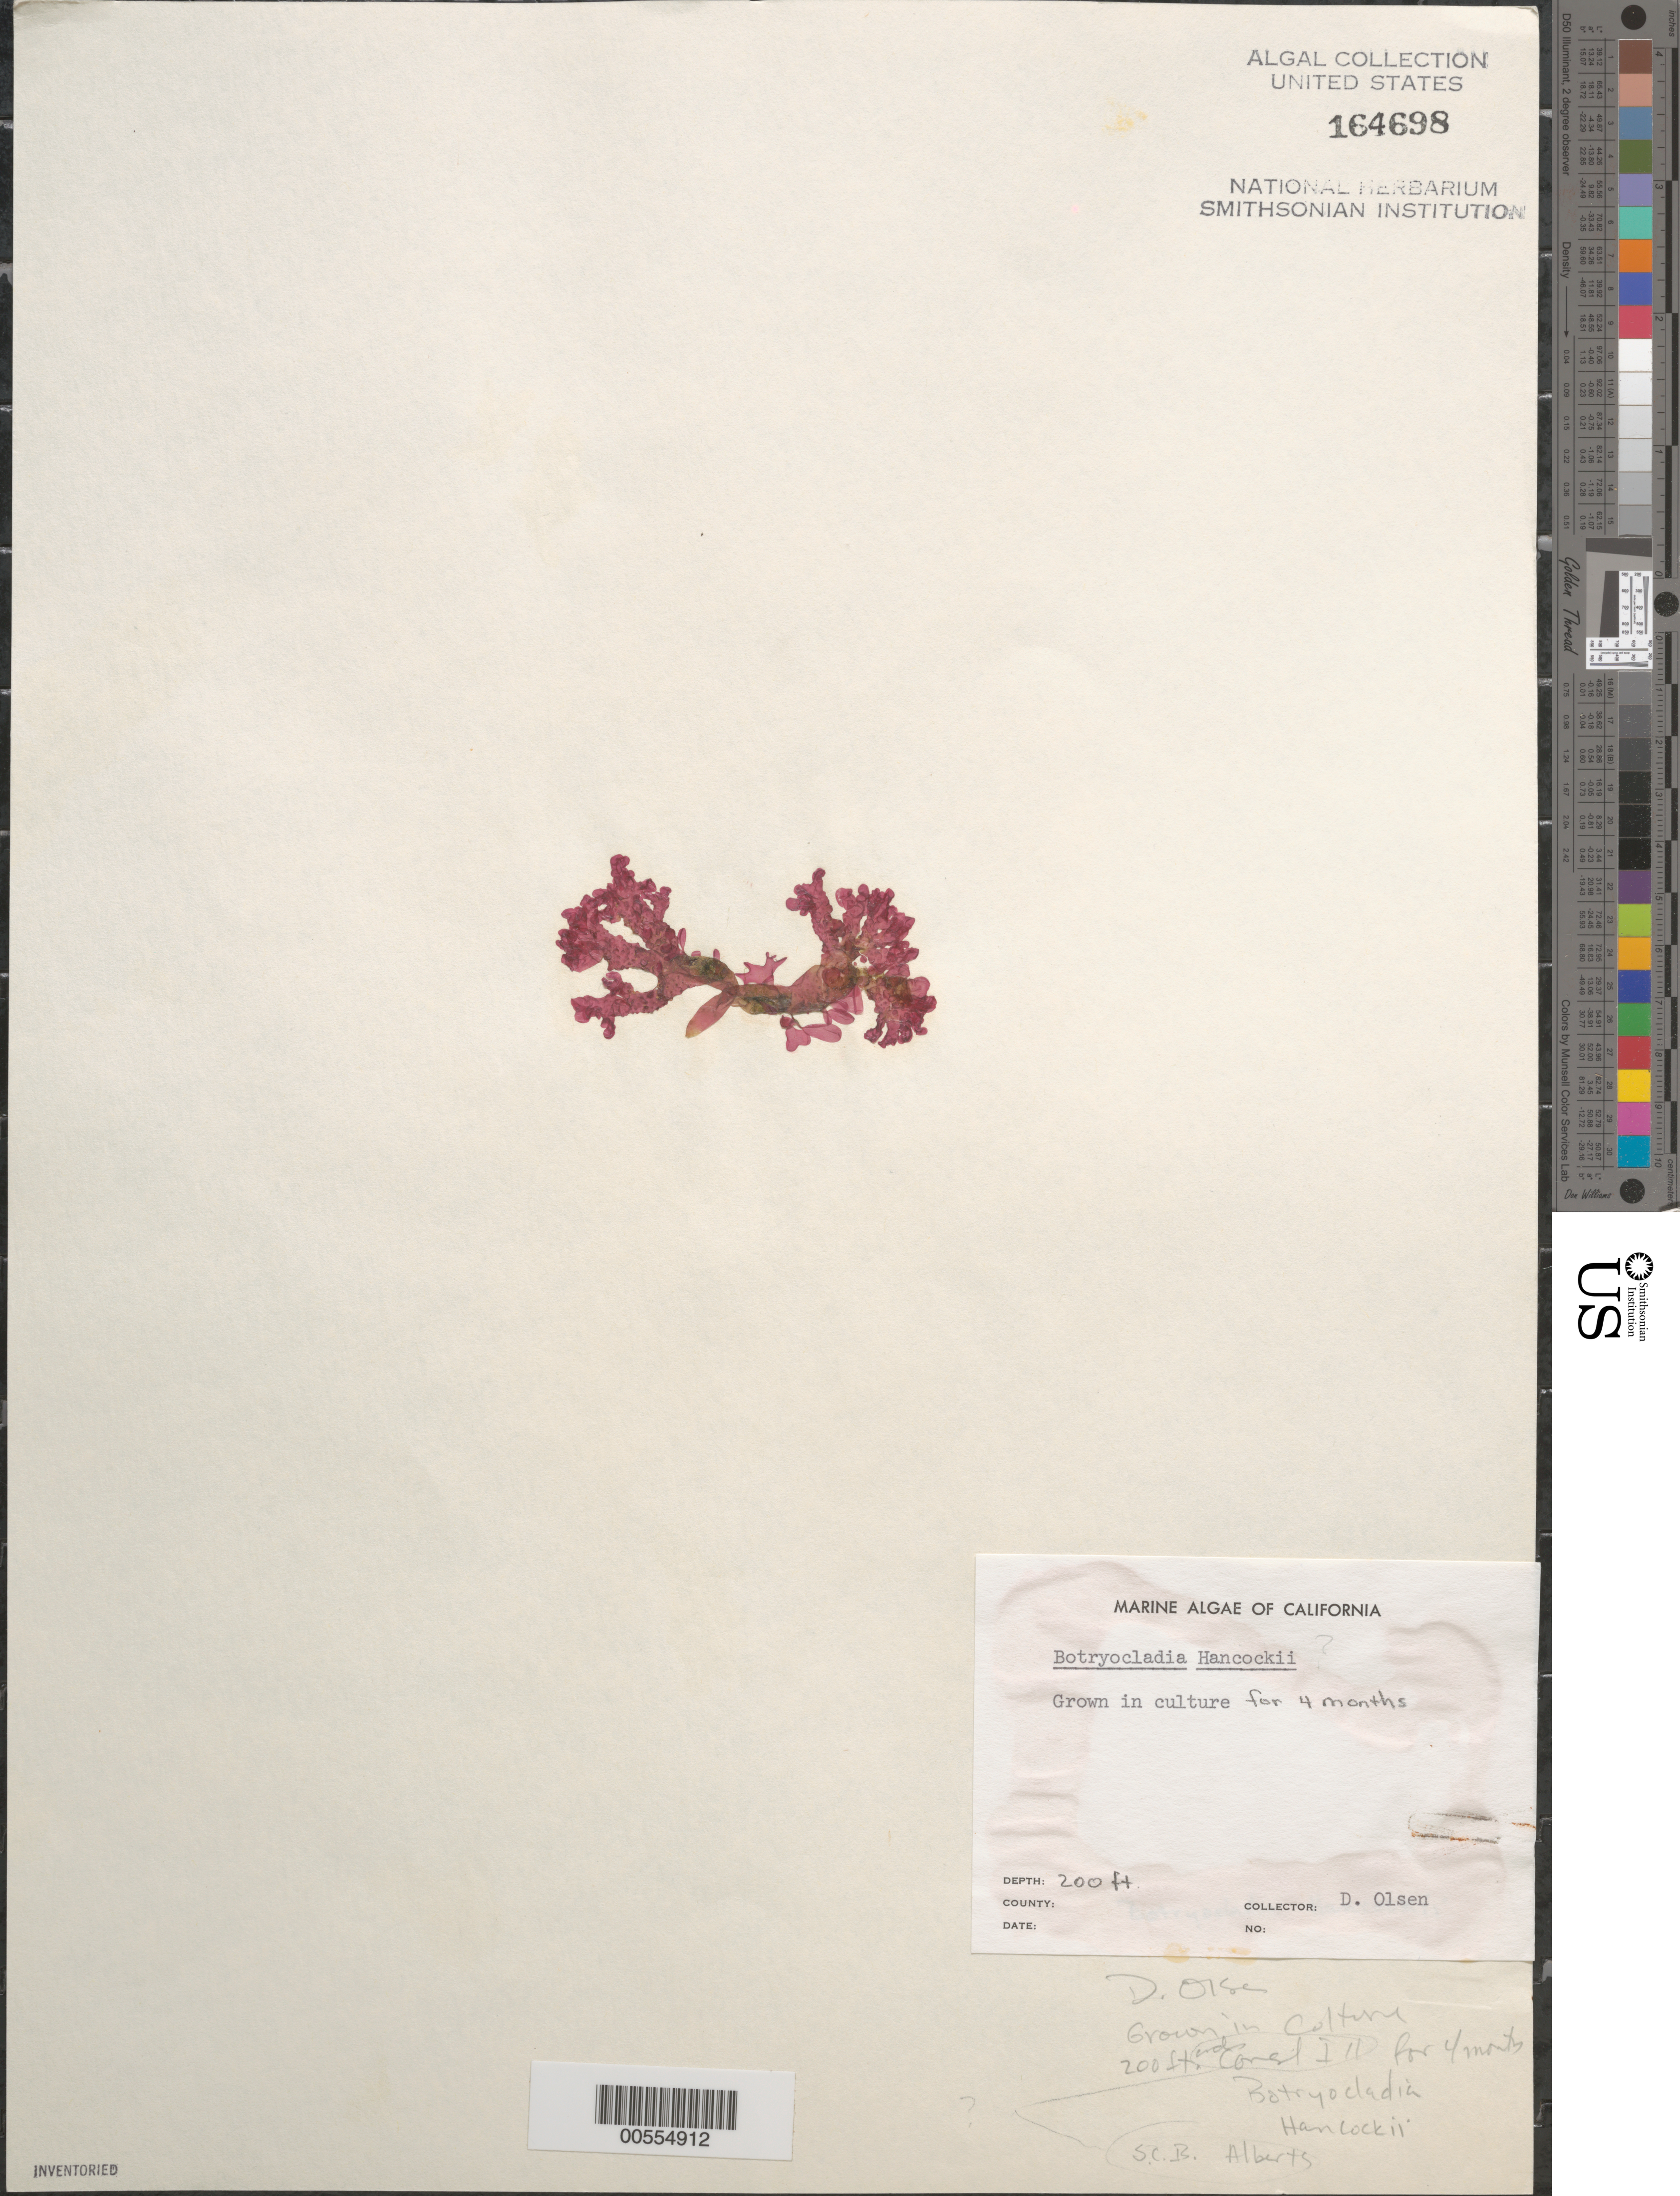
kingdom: Plantae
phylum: Rhodophyta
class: Florideophyceae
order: Rhodymeniales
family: Rhodymeniaceae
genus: Irvinea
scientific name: Irvinea hancockii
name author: (E.Y. Dawson) R.J. Wilkes et al.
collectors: D. Olsen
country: United States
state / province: California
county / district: San Diego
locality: False Bay, San Diego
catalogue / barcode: US 164698